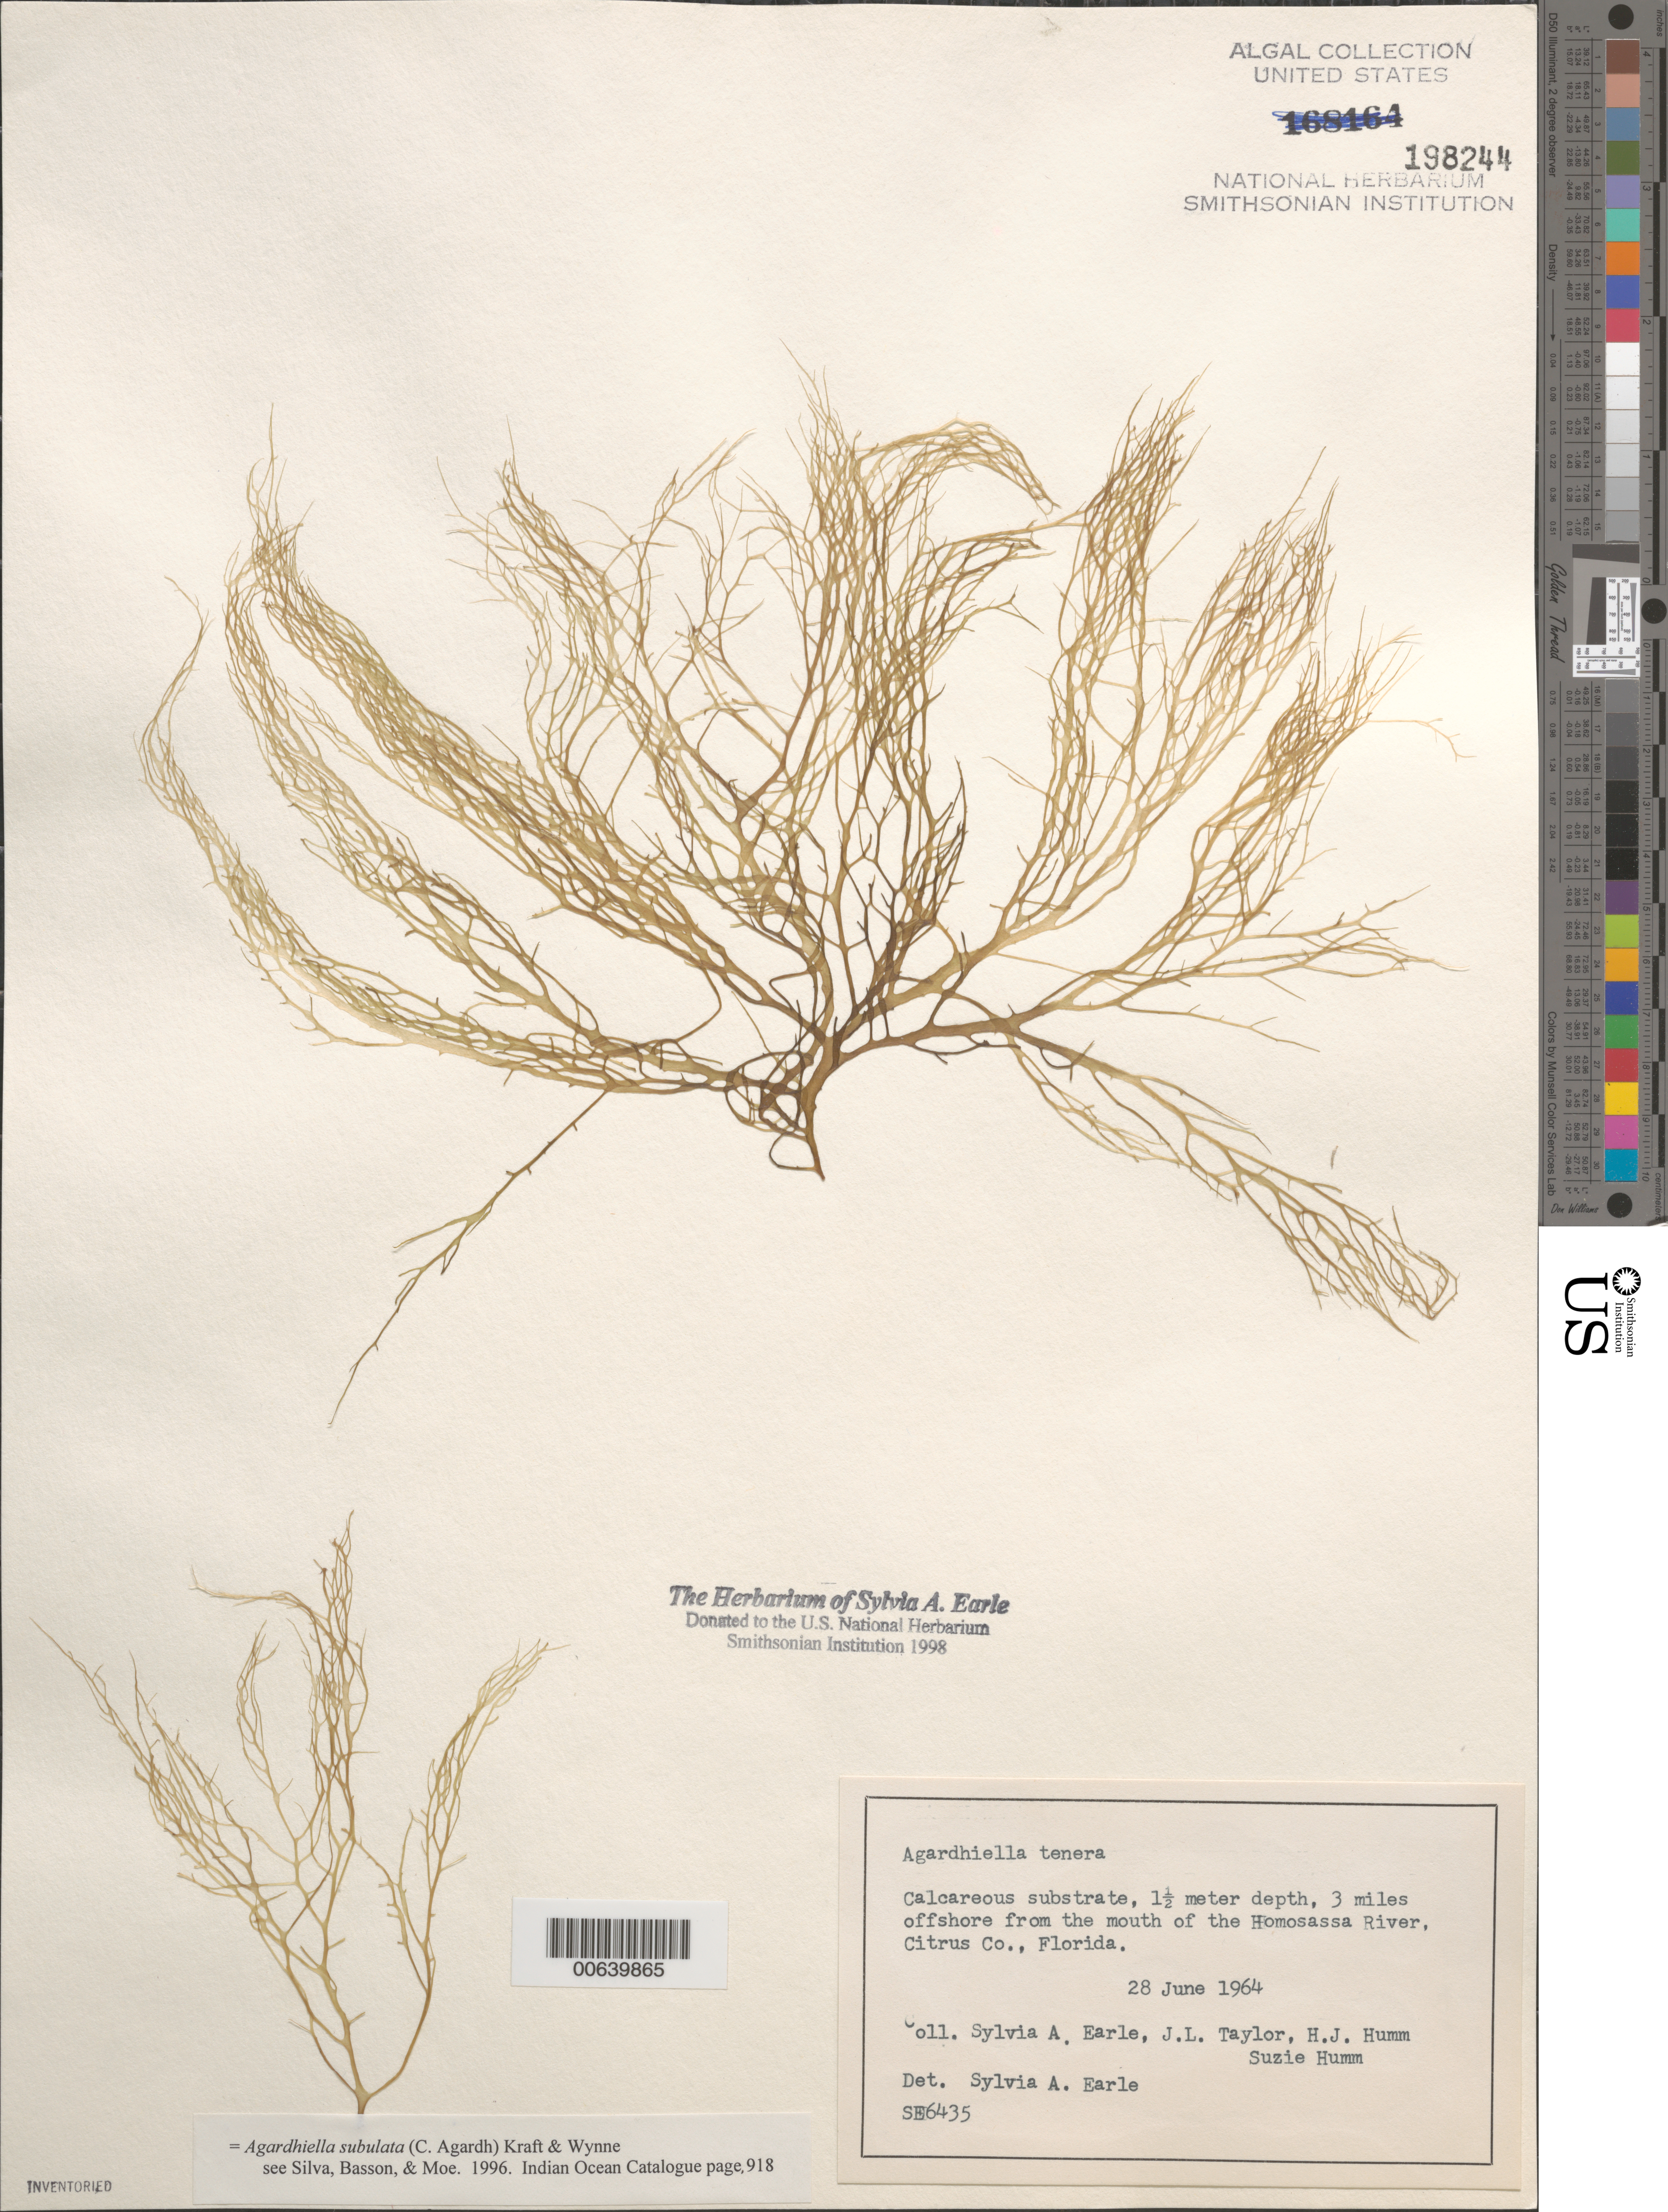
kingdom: Plantae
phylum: Rhodophyta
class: Florideophyceae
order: Gigartinales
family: Solieriaceae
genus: Agardhiella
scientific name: Agardhiella subulata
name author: (C. Agardh) G.T.Kraft & M.J. Wynne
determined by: Earle, S. A.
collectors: S. A. Earle, J. L. Taylor, H. J. Humm & S. Humm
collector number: SE 6435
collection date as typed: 28 Jun 1964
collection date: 1964-06-28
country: United States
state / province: Florida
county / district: Citrus County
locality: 3 miles off Homosassa River mouth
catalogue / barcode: US 198244